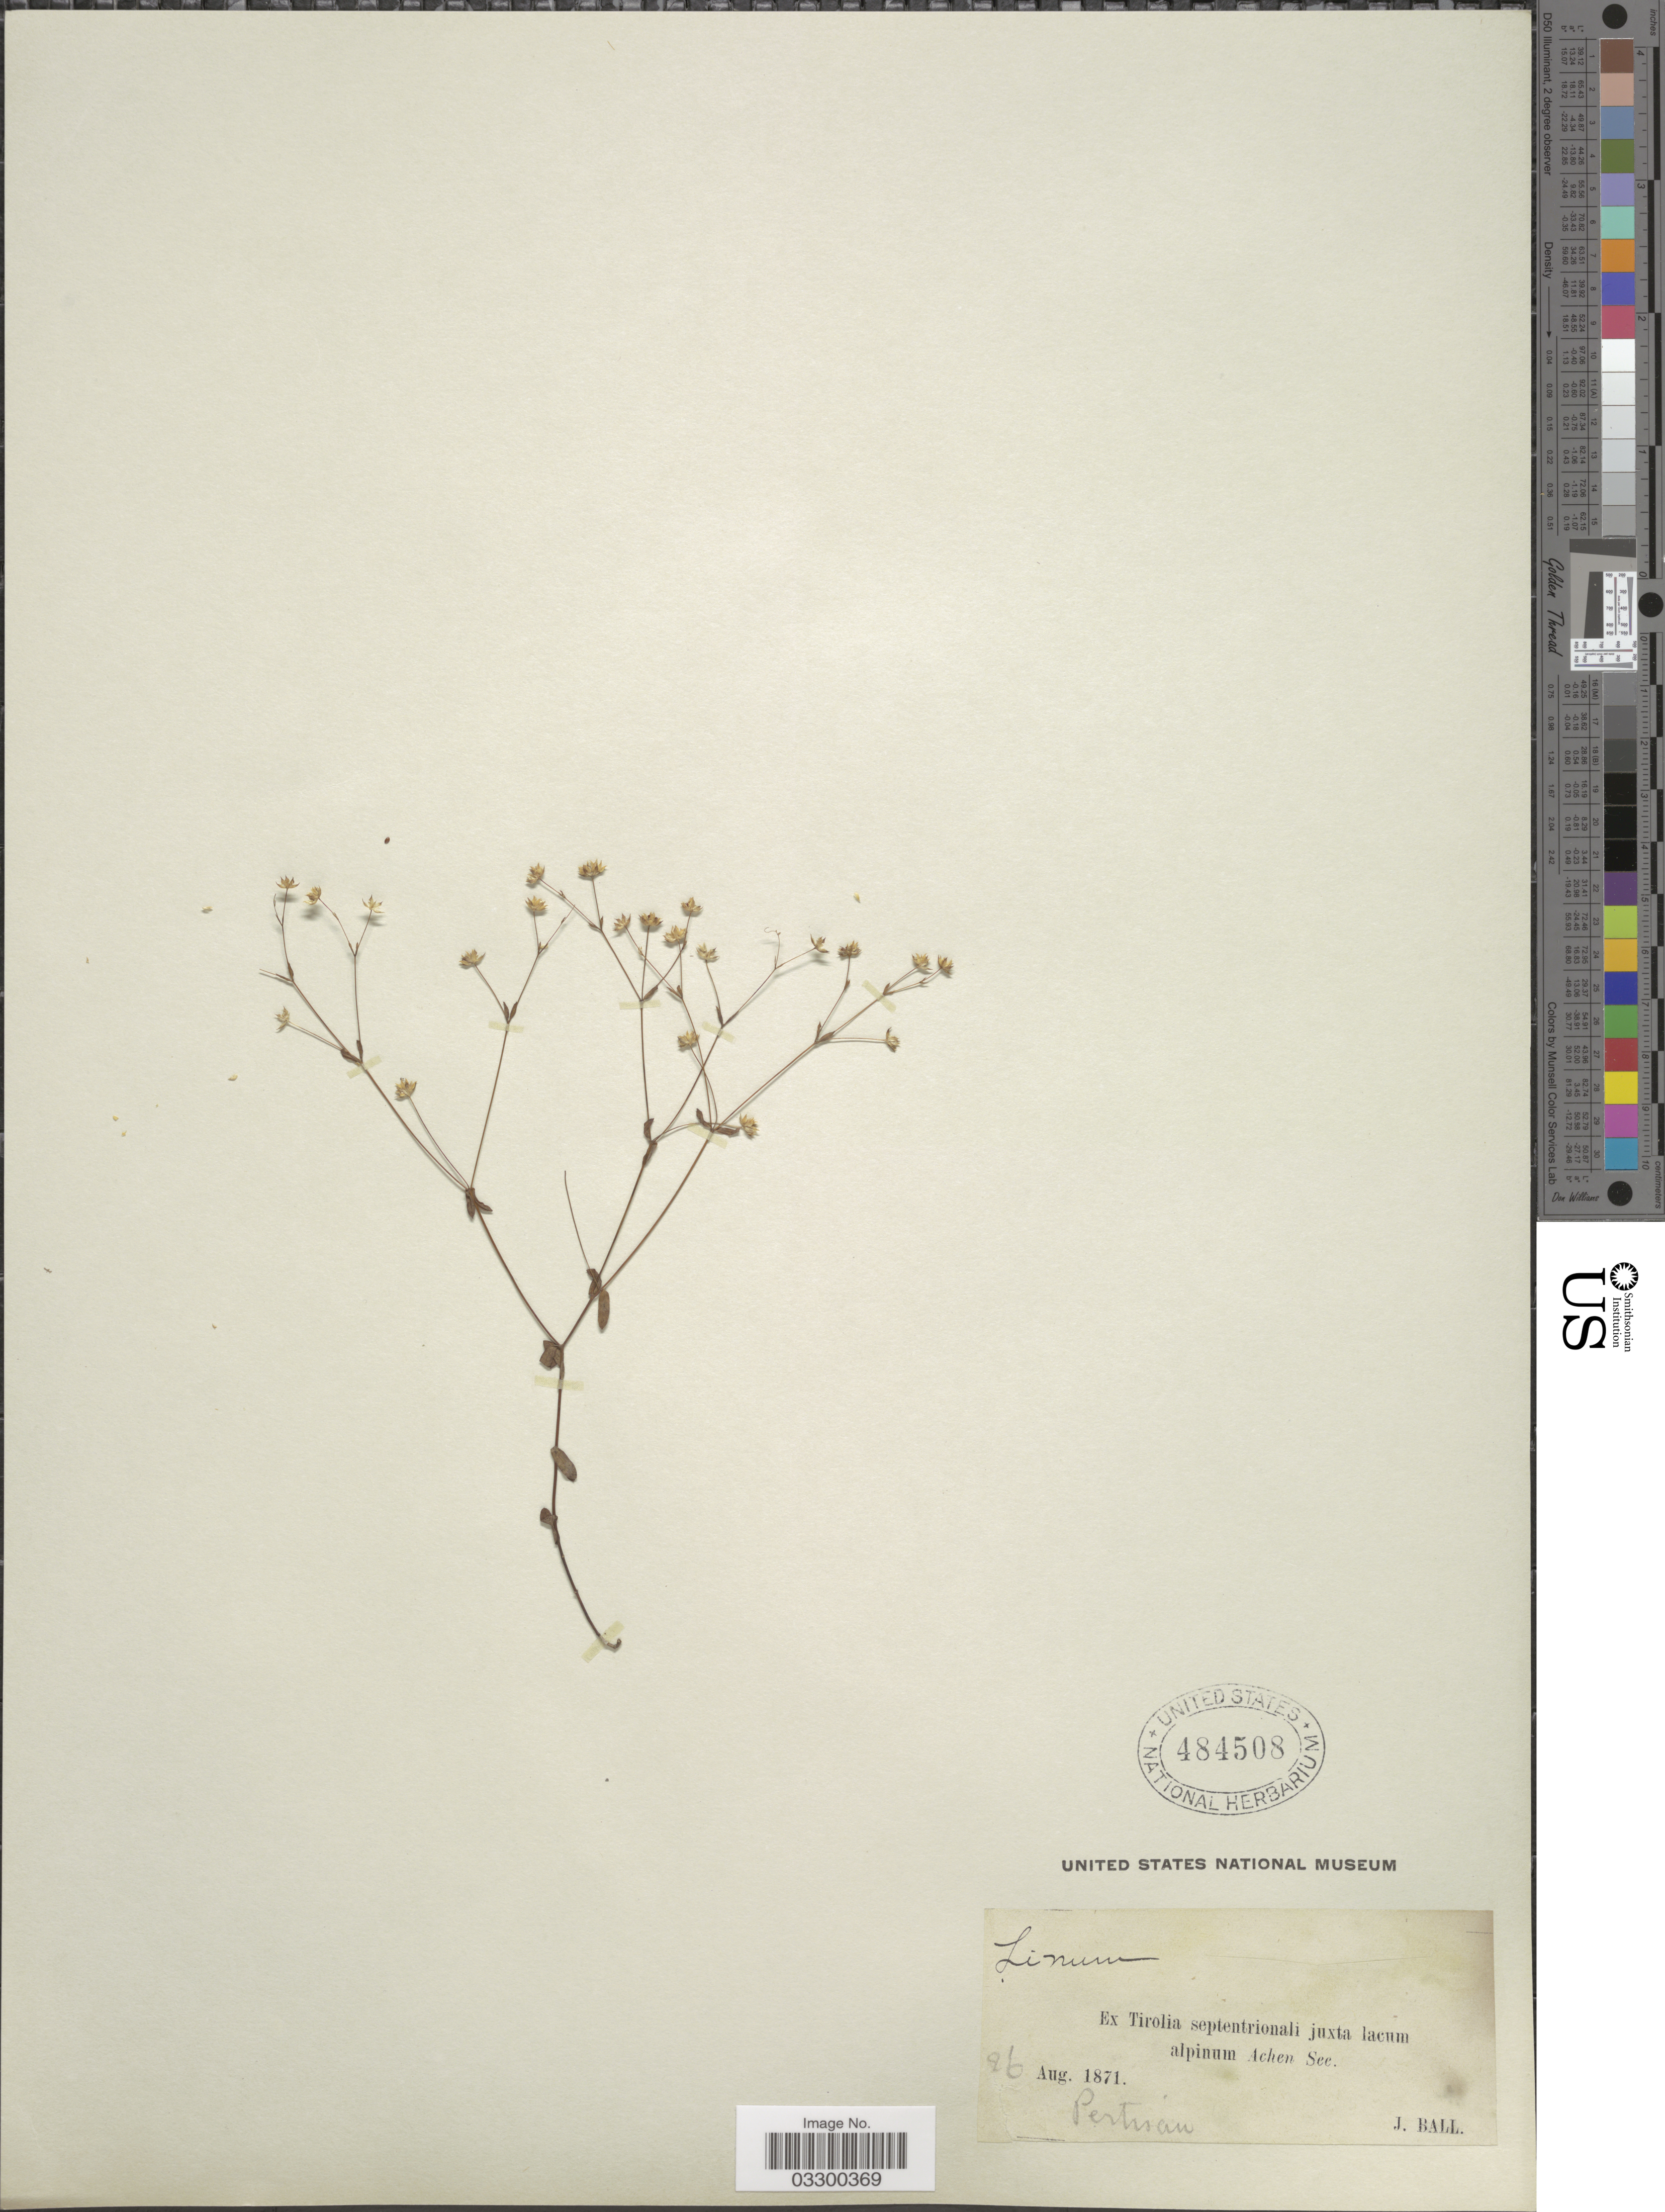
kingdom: Plantae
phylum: Tracheophyta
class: Magnoliopsida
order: Malpighiales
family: Linaceae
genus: Linum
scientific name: Linum sp.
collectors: J. Ball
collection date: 1871-08-26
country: Austria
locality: Ex Tirolia septentrionali juxta lacum alpinum Achen See. Pertisau.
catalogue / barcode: US 484508